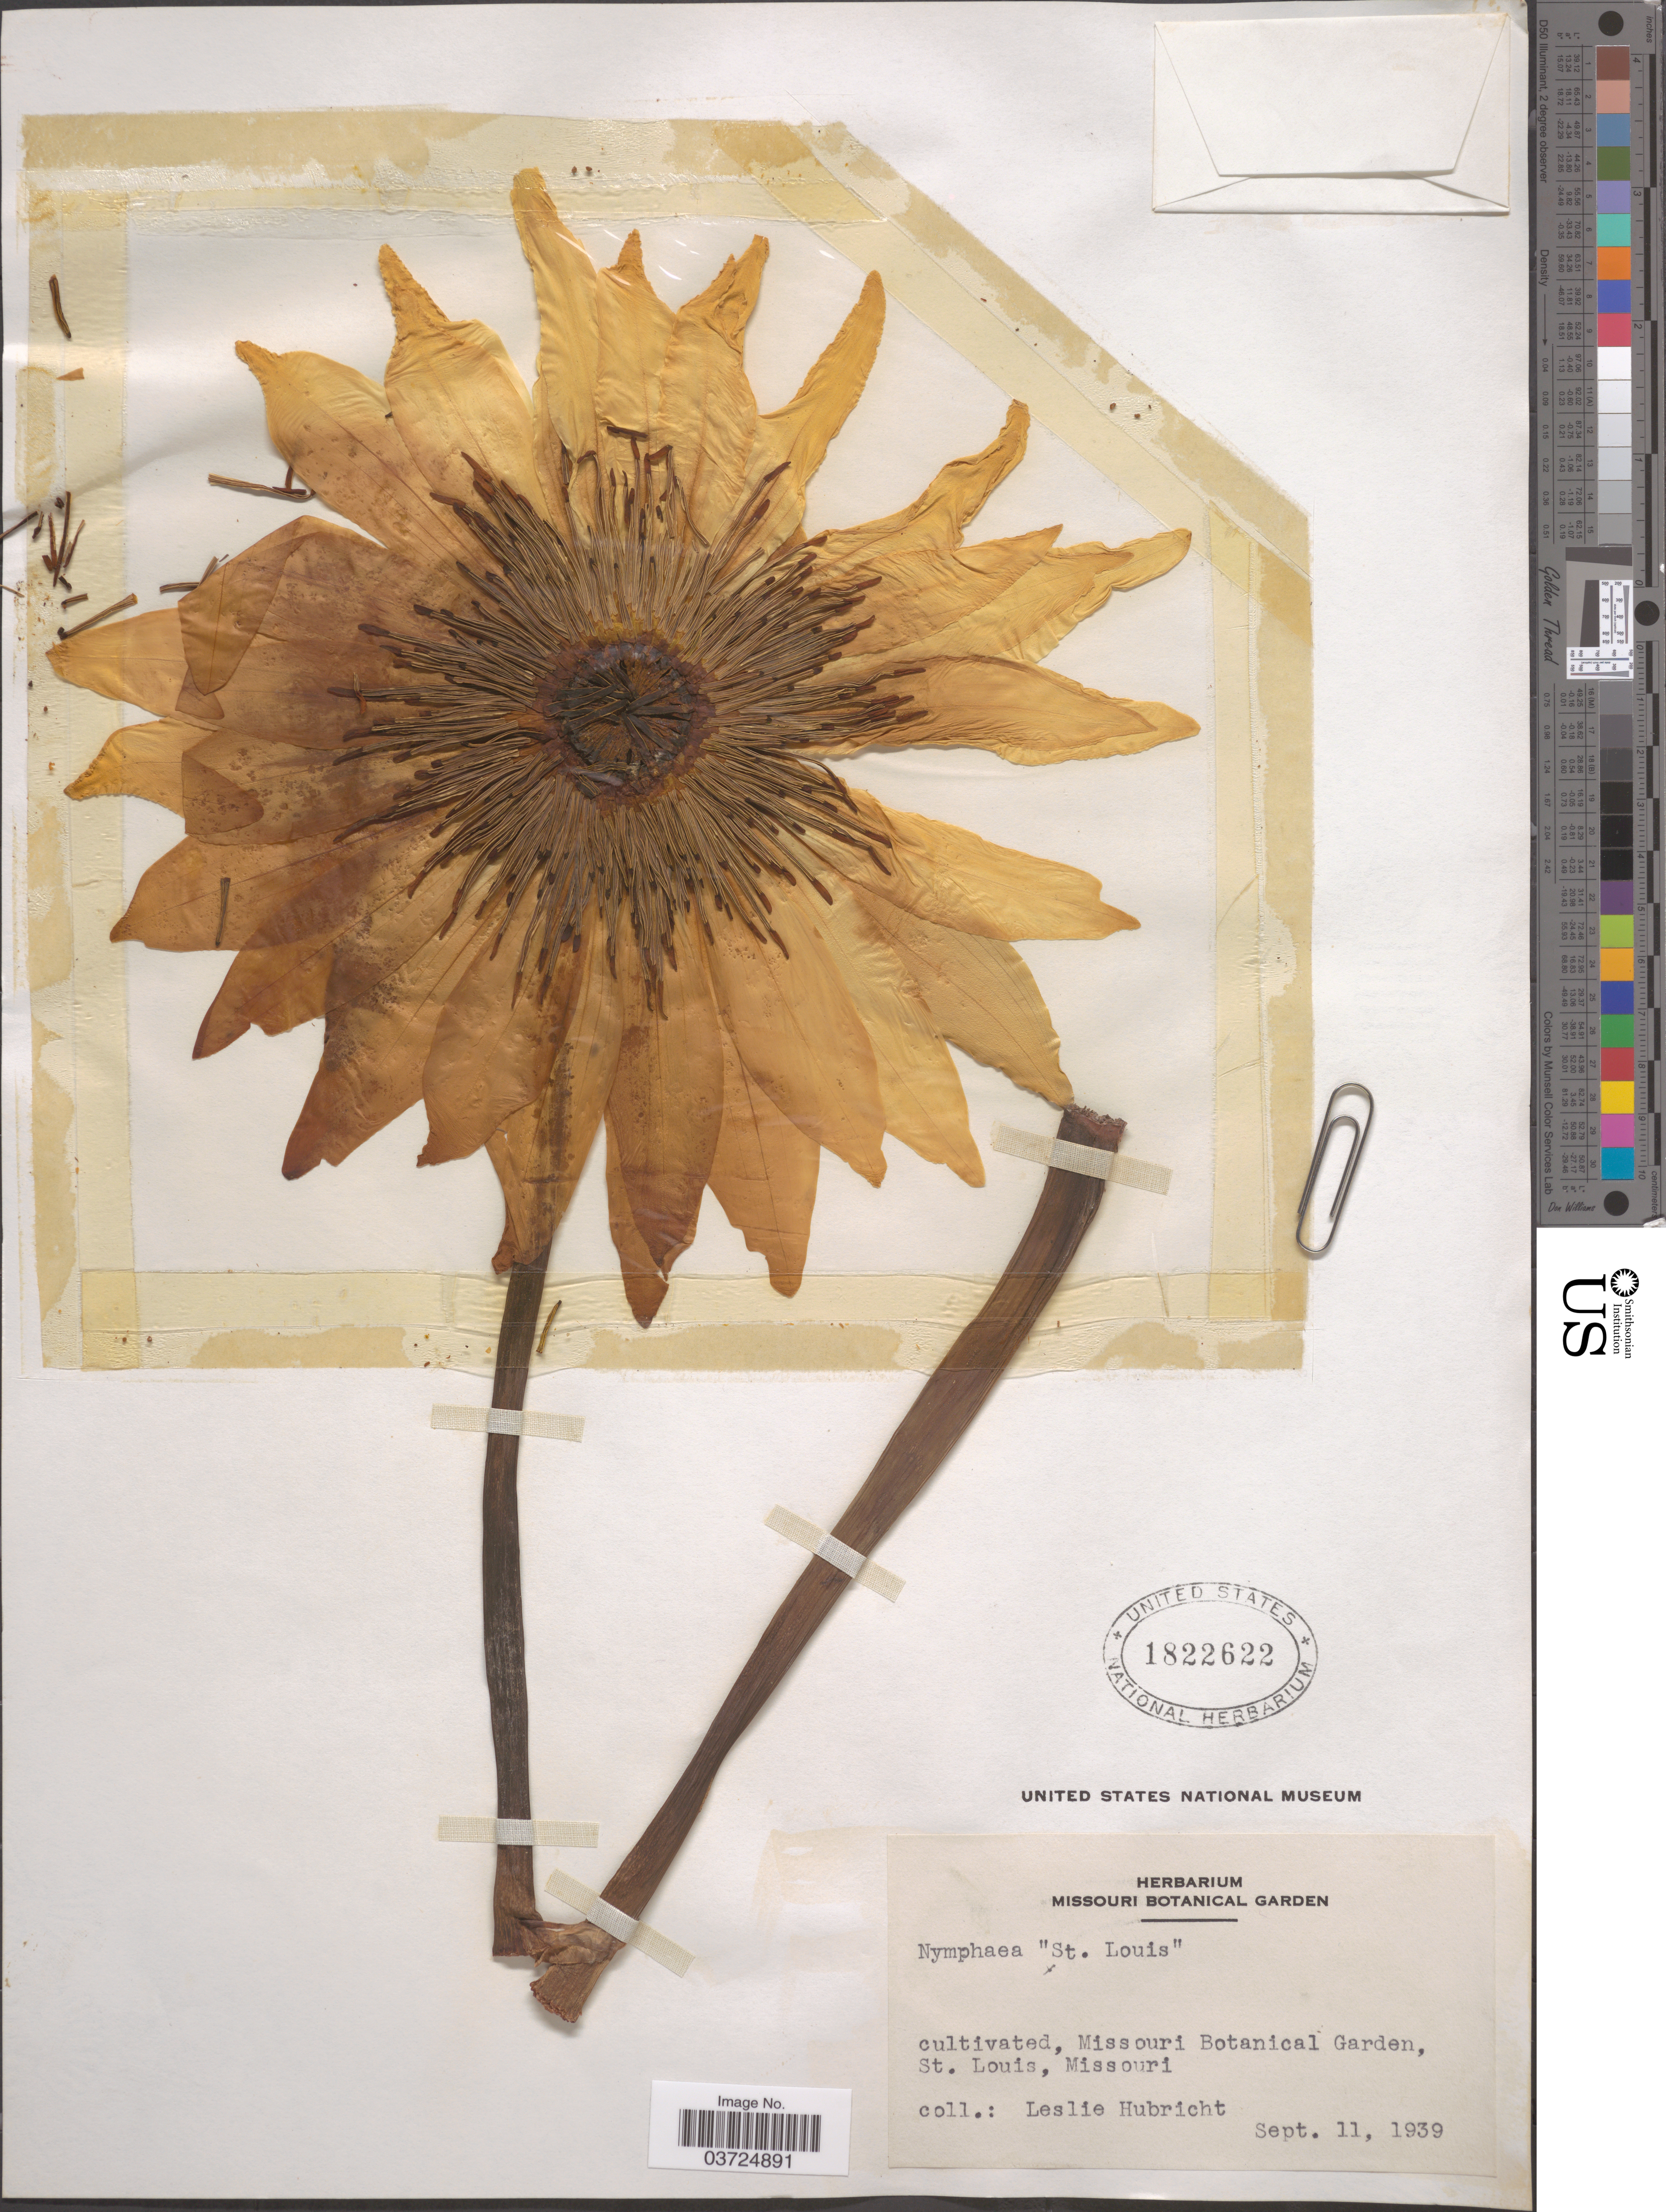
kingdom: Plantae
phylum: Tracheophyta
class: Magnoliopsida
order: Nymphaeales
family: Nymphaeaceae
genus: Nymphaea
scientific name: Nymphaea sp.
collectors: L. Hubricht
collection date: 1939-09-11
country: United States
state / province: Missouri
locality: Missouri Botanical Garden, St. Louis.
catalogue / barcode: US 1822622